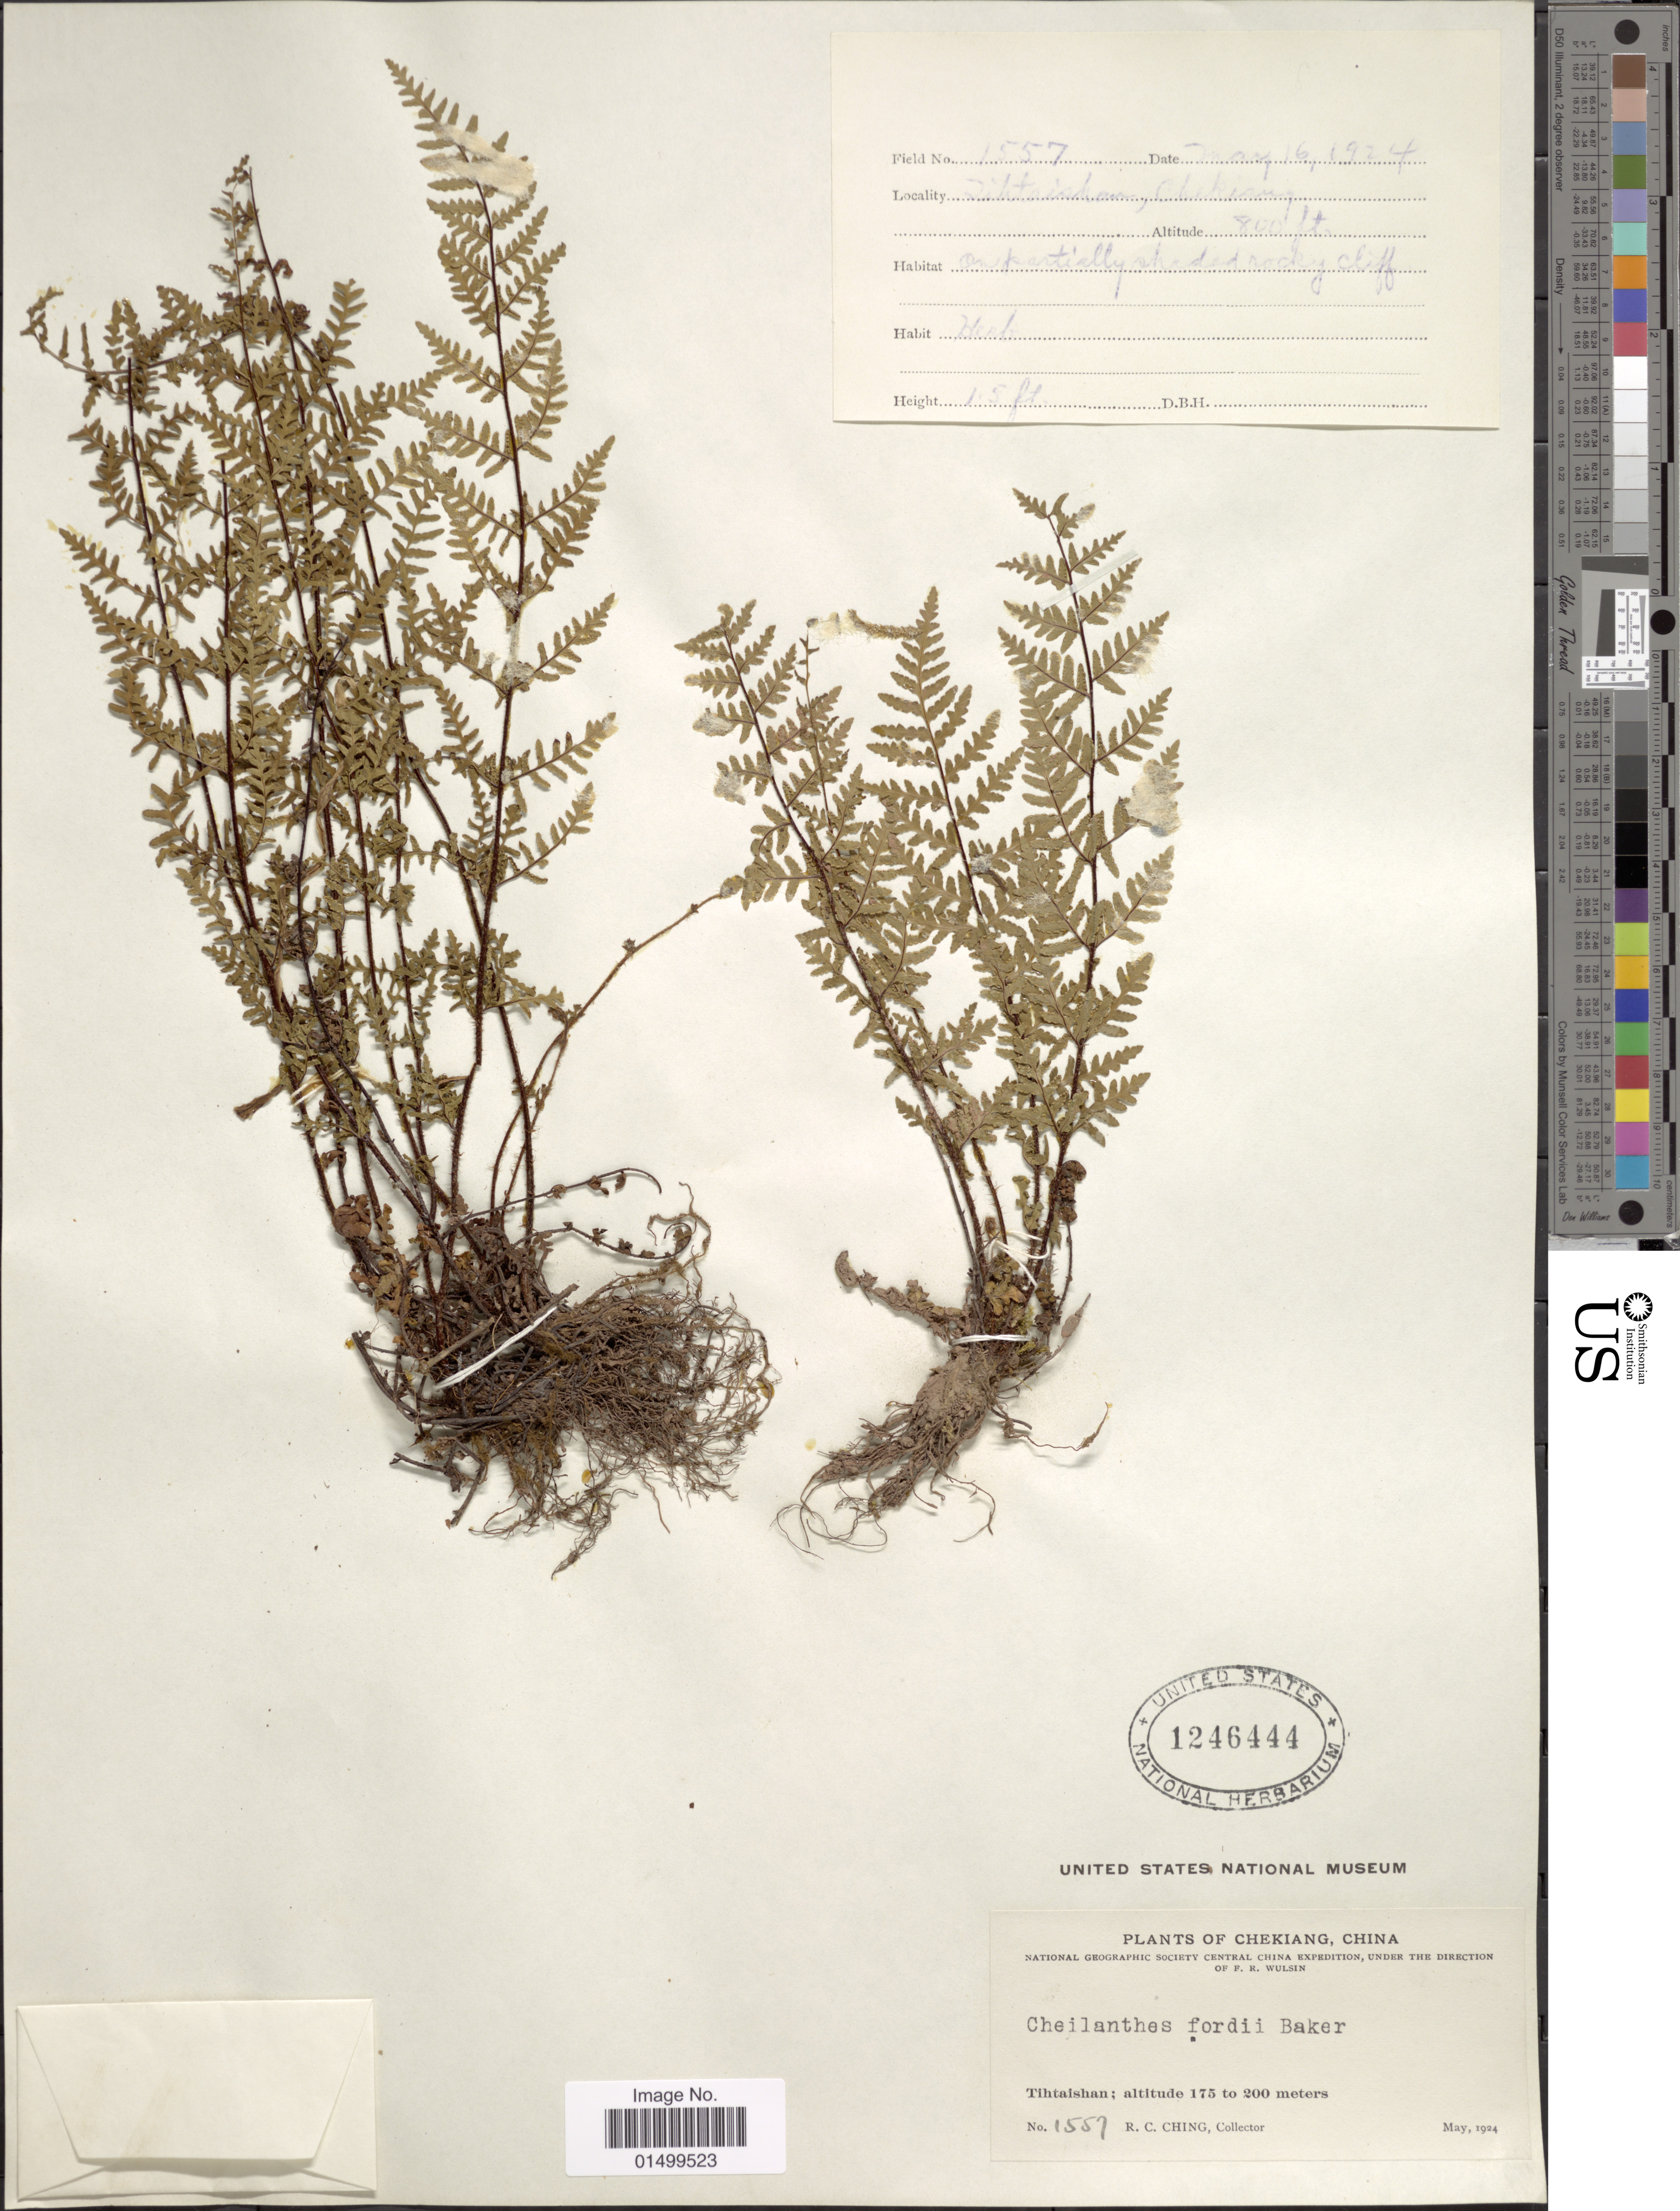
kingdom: Plantae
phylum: Tracheophyta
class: Polypodiopsida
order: Polypodiales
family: Pteridaceae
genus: Cheilanthes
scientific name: Cheilanthes chusana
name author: Hook.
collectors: R. C. Ching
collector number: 1557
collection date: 1924-05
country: China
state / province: Zhejiang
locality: Chekiang, Tihtaishan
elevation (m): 175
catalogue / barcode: US 1246444